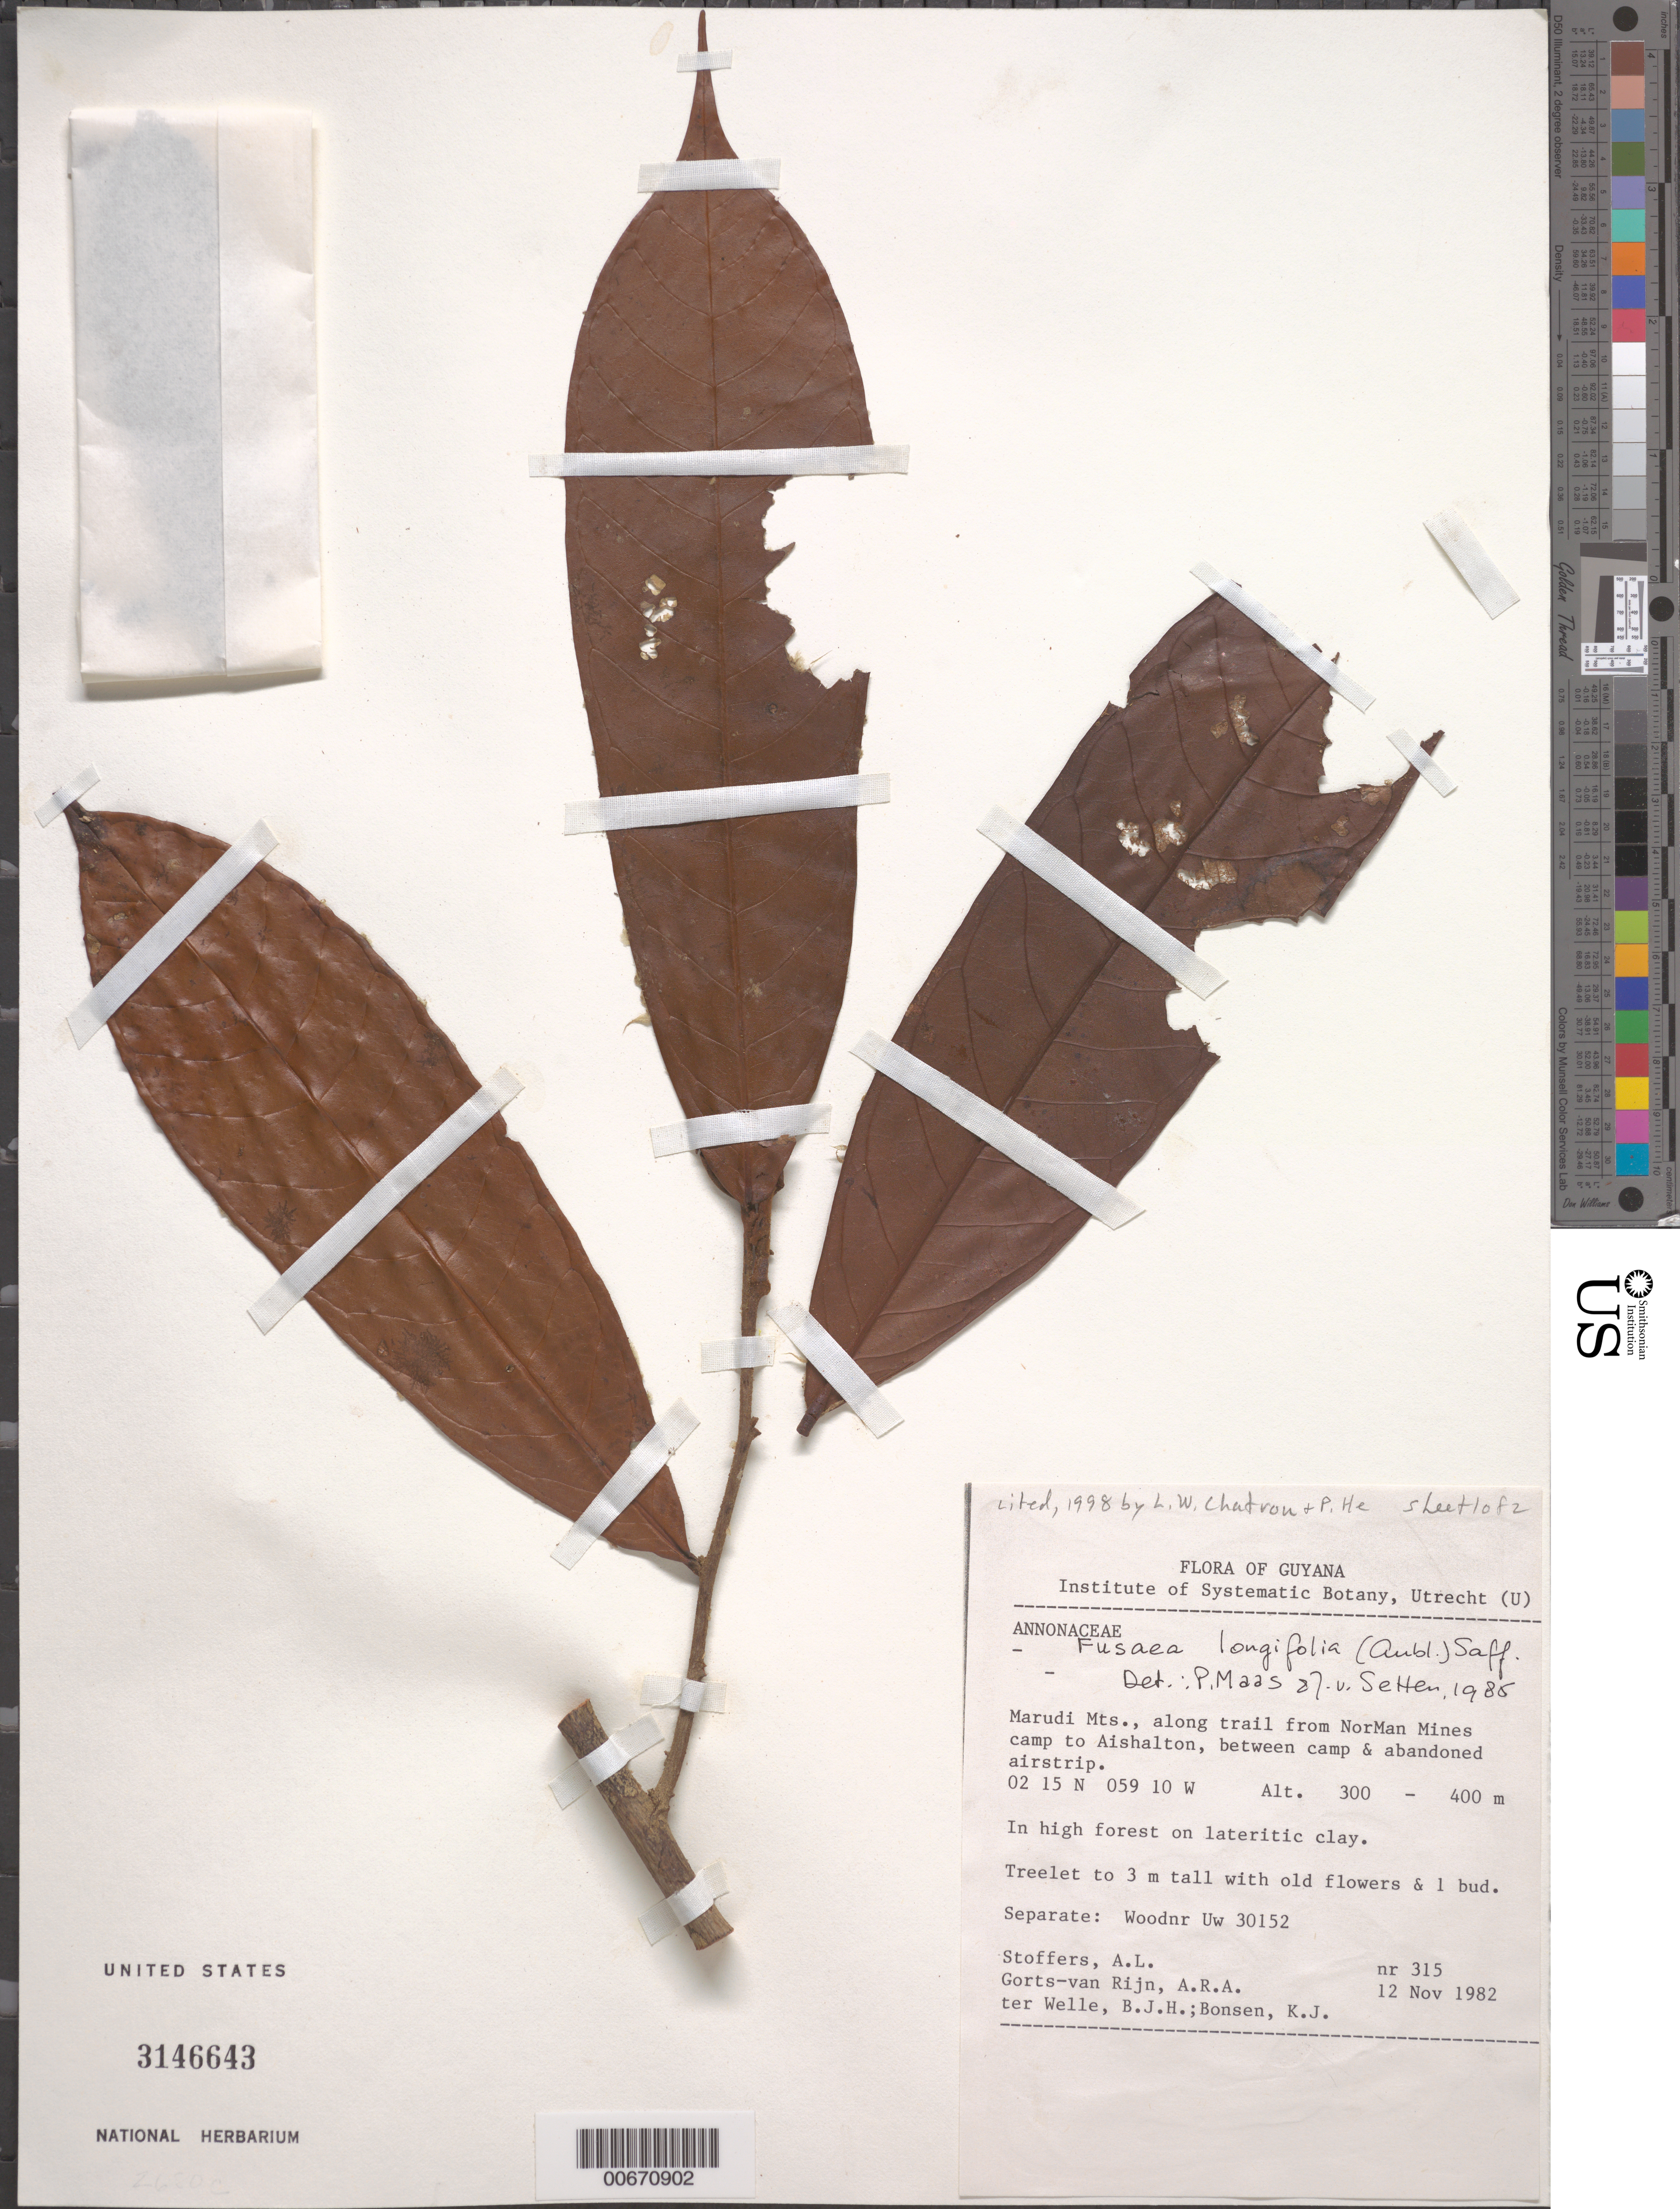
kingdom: Plantae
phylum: Tracheophyta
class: Magnoliopsida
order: Magnoliales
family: Annonaceae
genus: Fusaea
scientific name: Fusaea longifolia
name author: (Aubl.) Saff.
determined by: Maas, P. J.; van Setten, J.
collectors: A. Stoffers, A. .R. A. Görts-van Rijn, B. Welle & K. Bonsen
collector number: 315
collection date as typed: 12-Nov-82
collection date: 1982-11-12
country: Guyana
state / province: U. Takutu-U. Essequibo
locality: Marudi Mts., along trail from NorMan Mines to Aishalton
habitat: High forest on lateritic clay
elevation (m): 300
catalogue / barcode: US 3146643